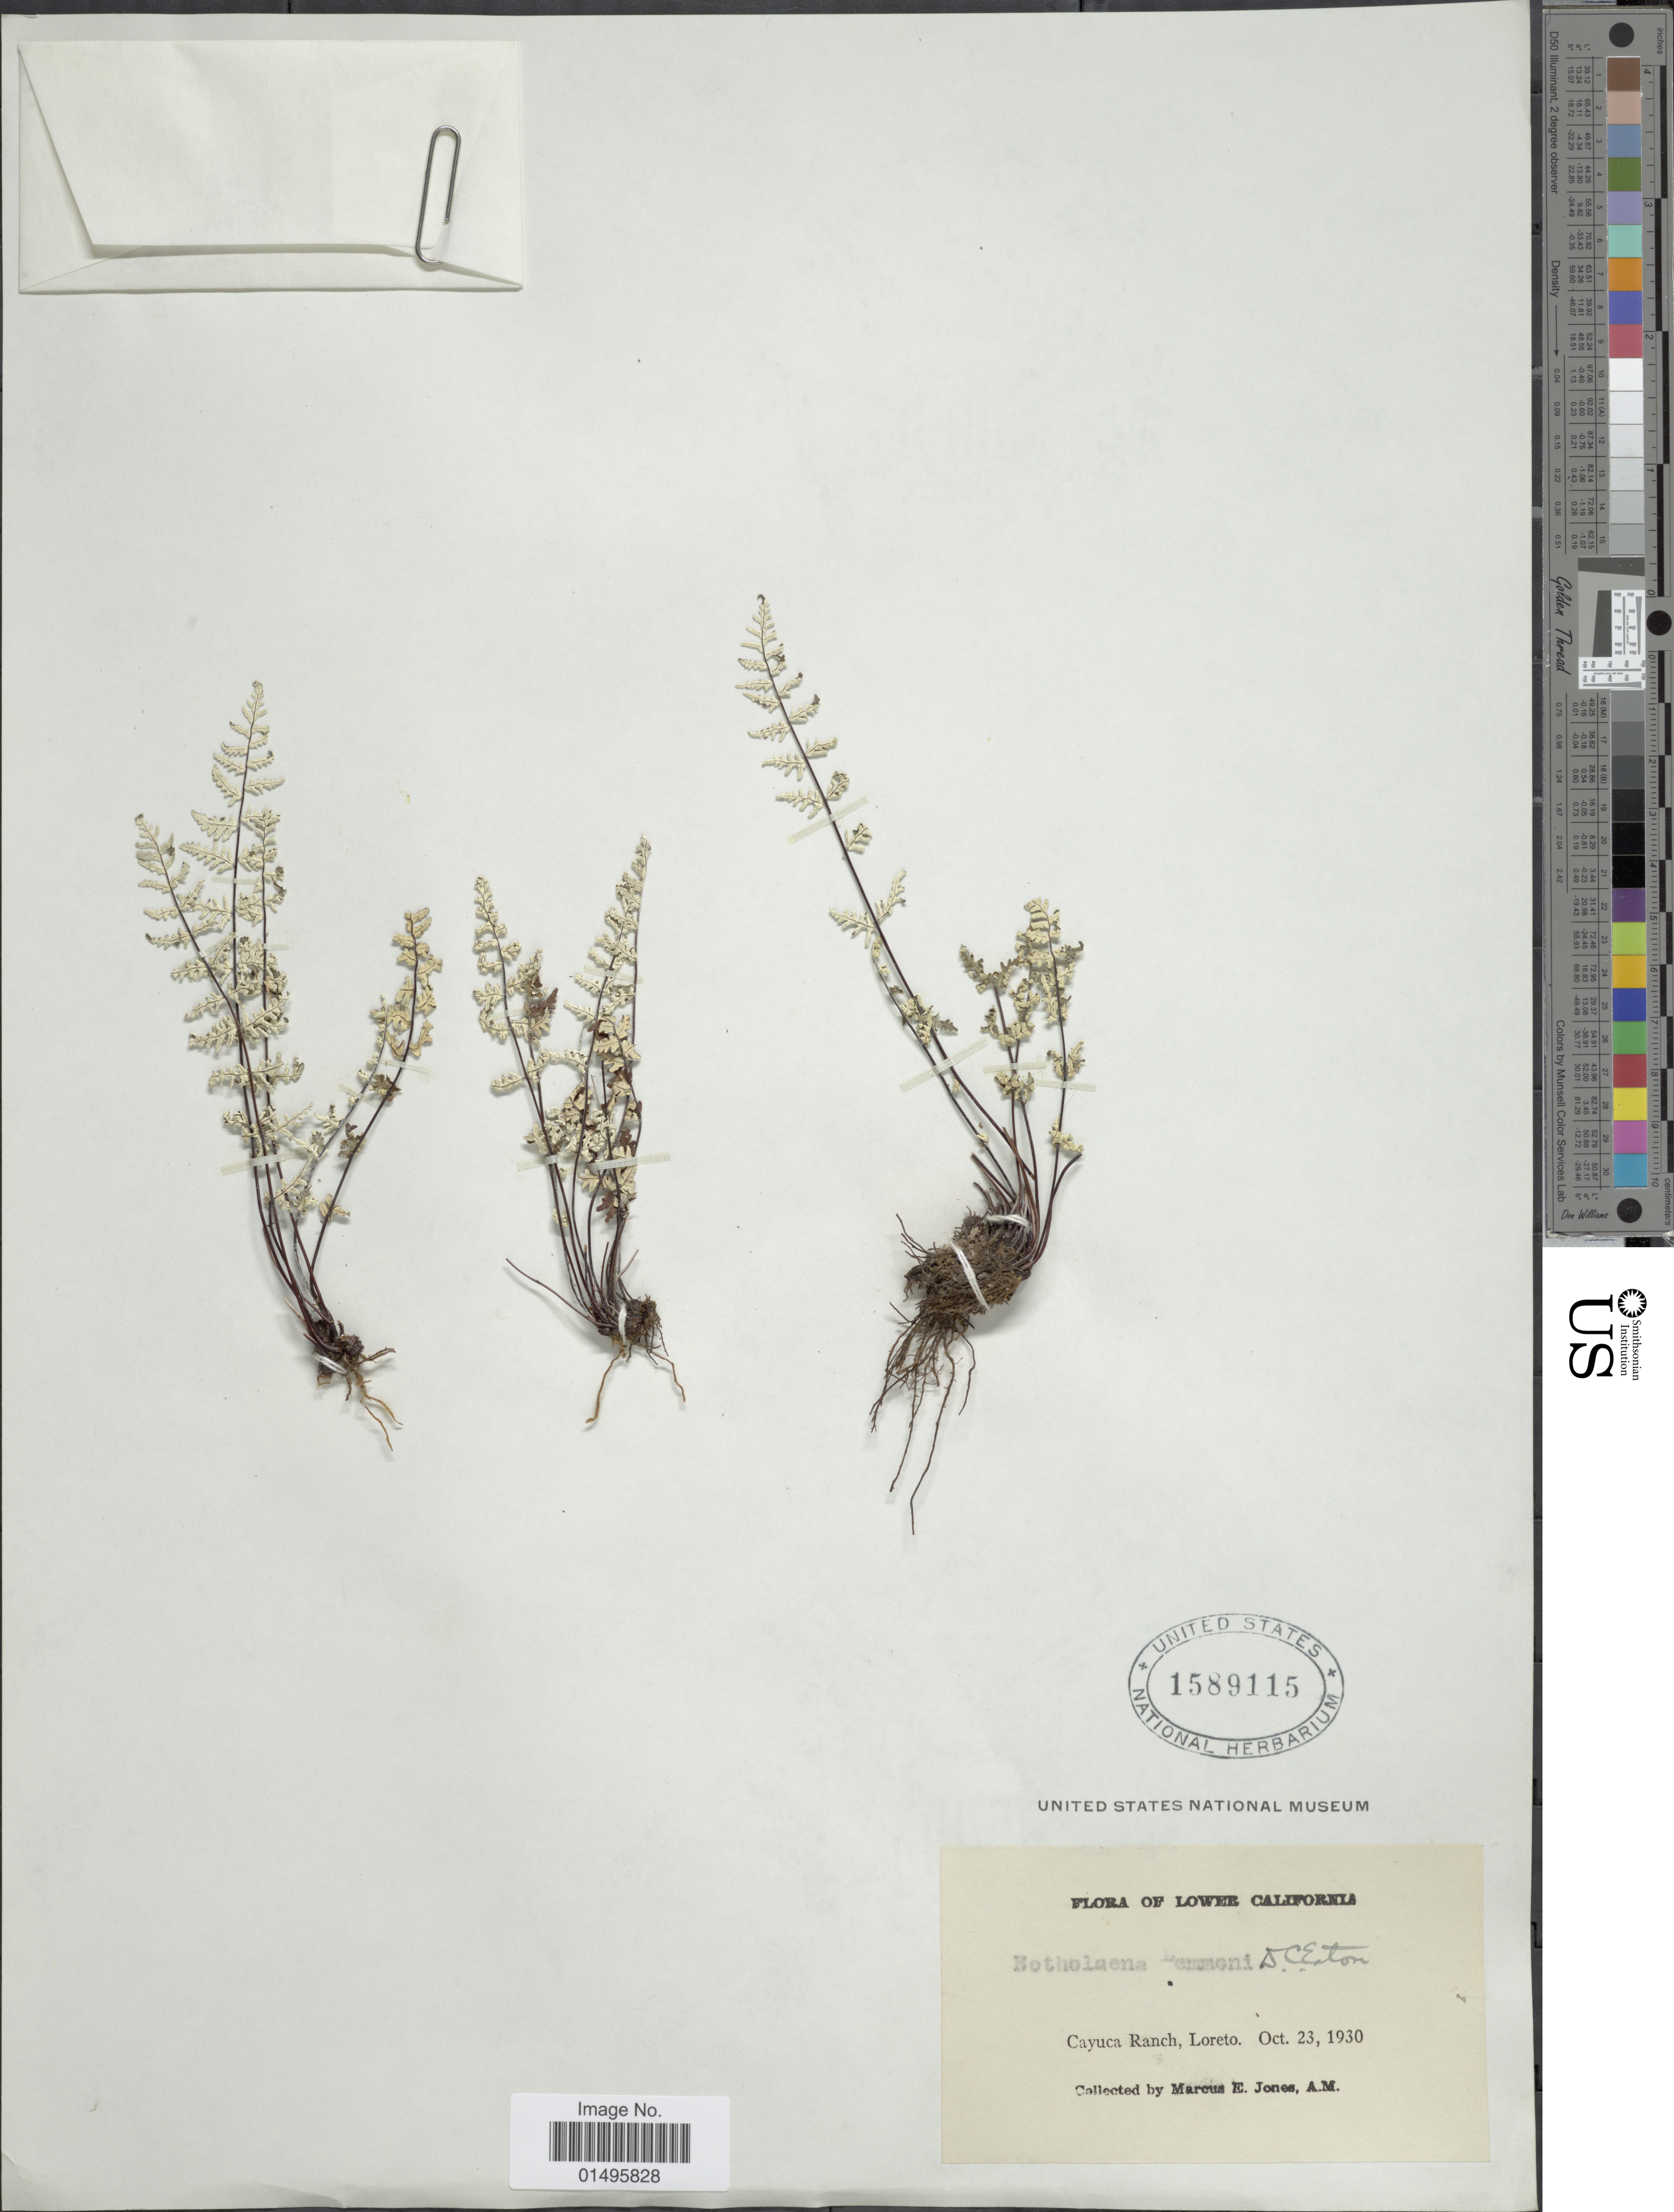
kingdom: Plantae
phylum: Tracheophyta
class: Polypodiopsida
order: Polypodiales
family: Pteridaceae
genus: Notholaena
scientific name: Notholaena lemmonii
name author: D.C. Eaton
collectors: M. E. Jones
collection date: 1930-10-23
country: Mexico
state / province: Baja California Norte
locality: Lower California, Cayuca Ranch, Loreto.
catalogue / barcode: US 1589115